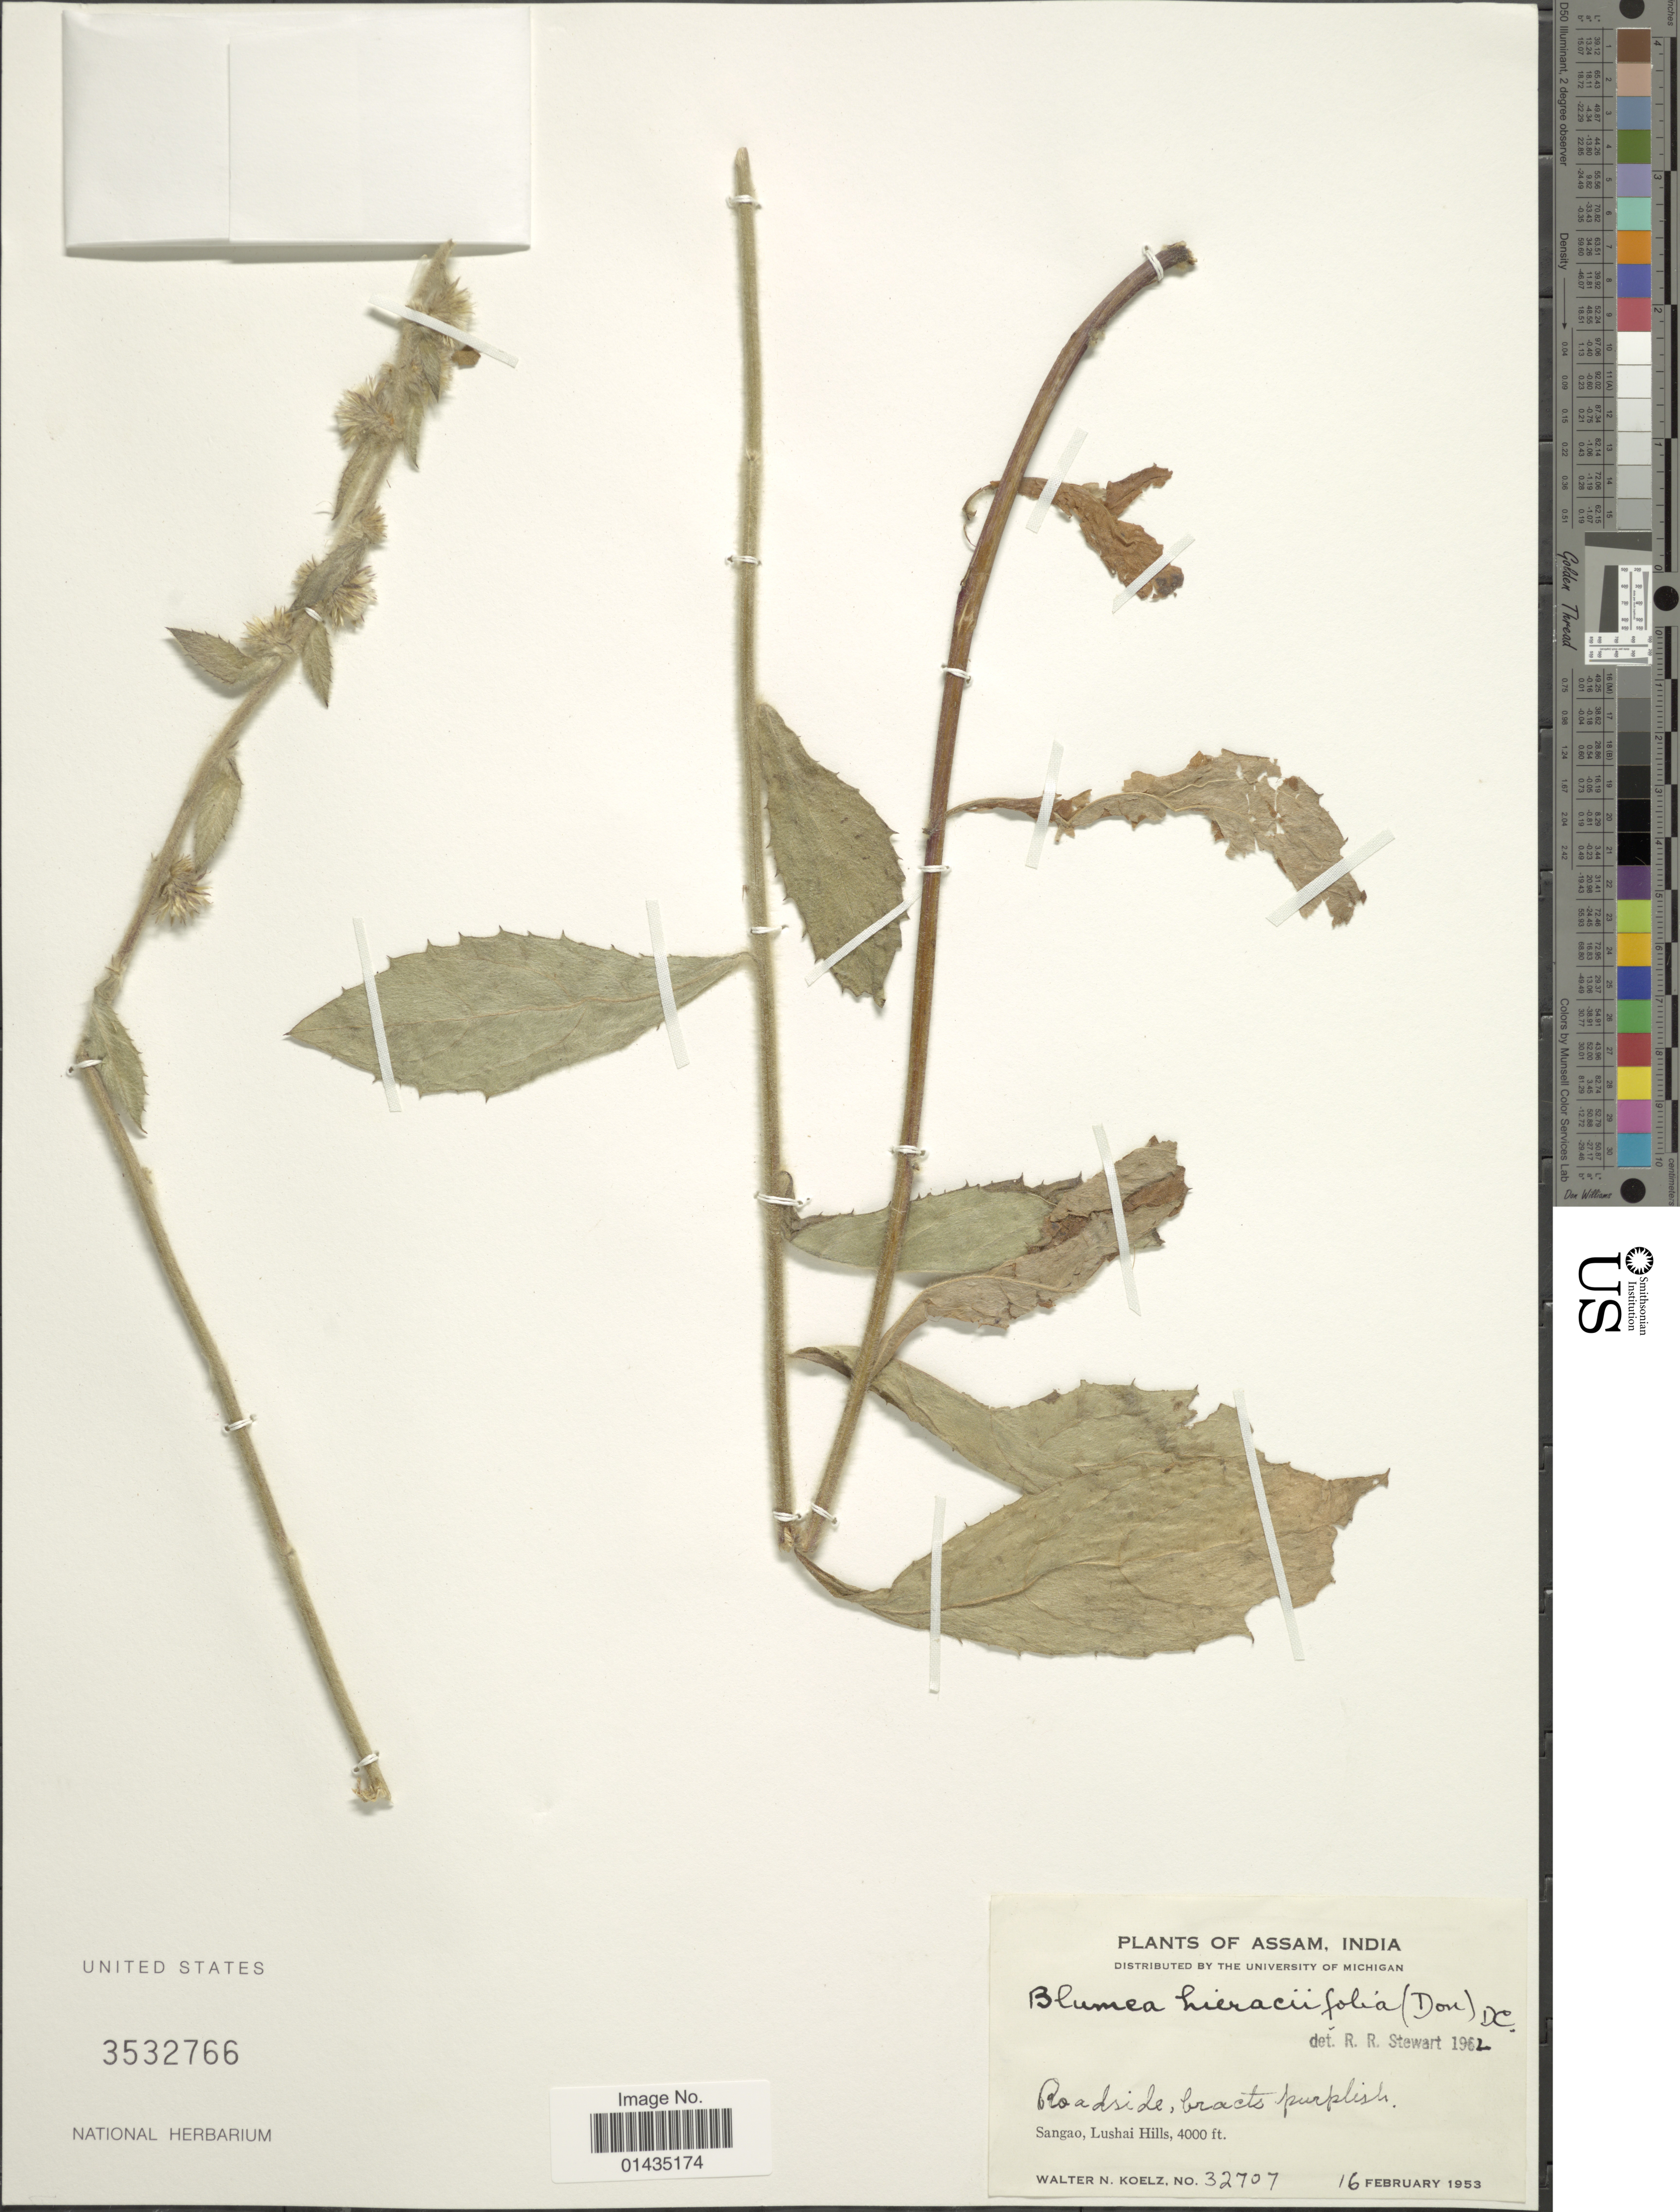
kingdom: Plantae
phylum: Tracheophyta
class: Magnoliopsida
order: Asterales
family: Asteraceae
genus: Blumea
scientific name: Blumea hieraciifolia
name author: (Spreng.) DC.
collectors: W. N. Koelz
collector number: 32707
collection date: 1953-02-16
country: India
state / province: Assam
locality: Sangao, Lushai Hills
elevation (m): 1219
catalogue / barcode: US 3532766